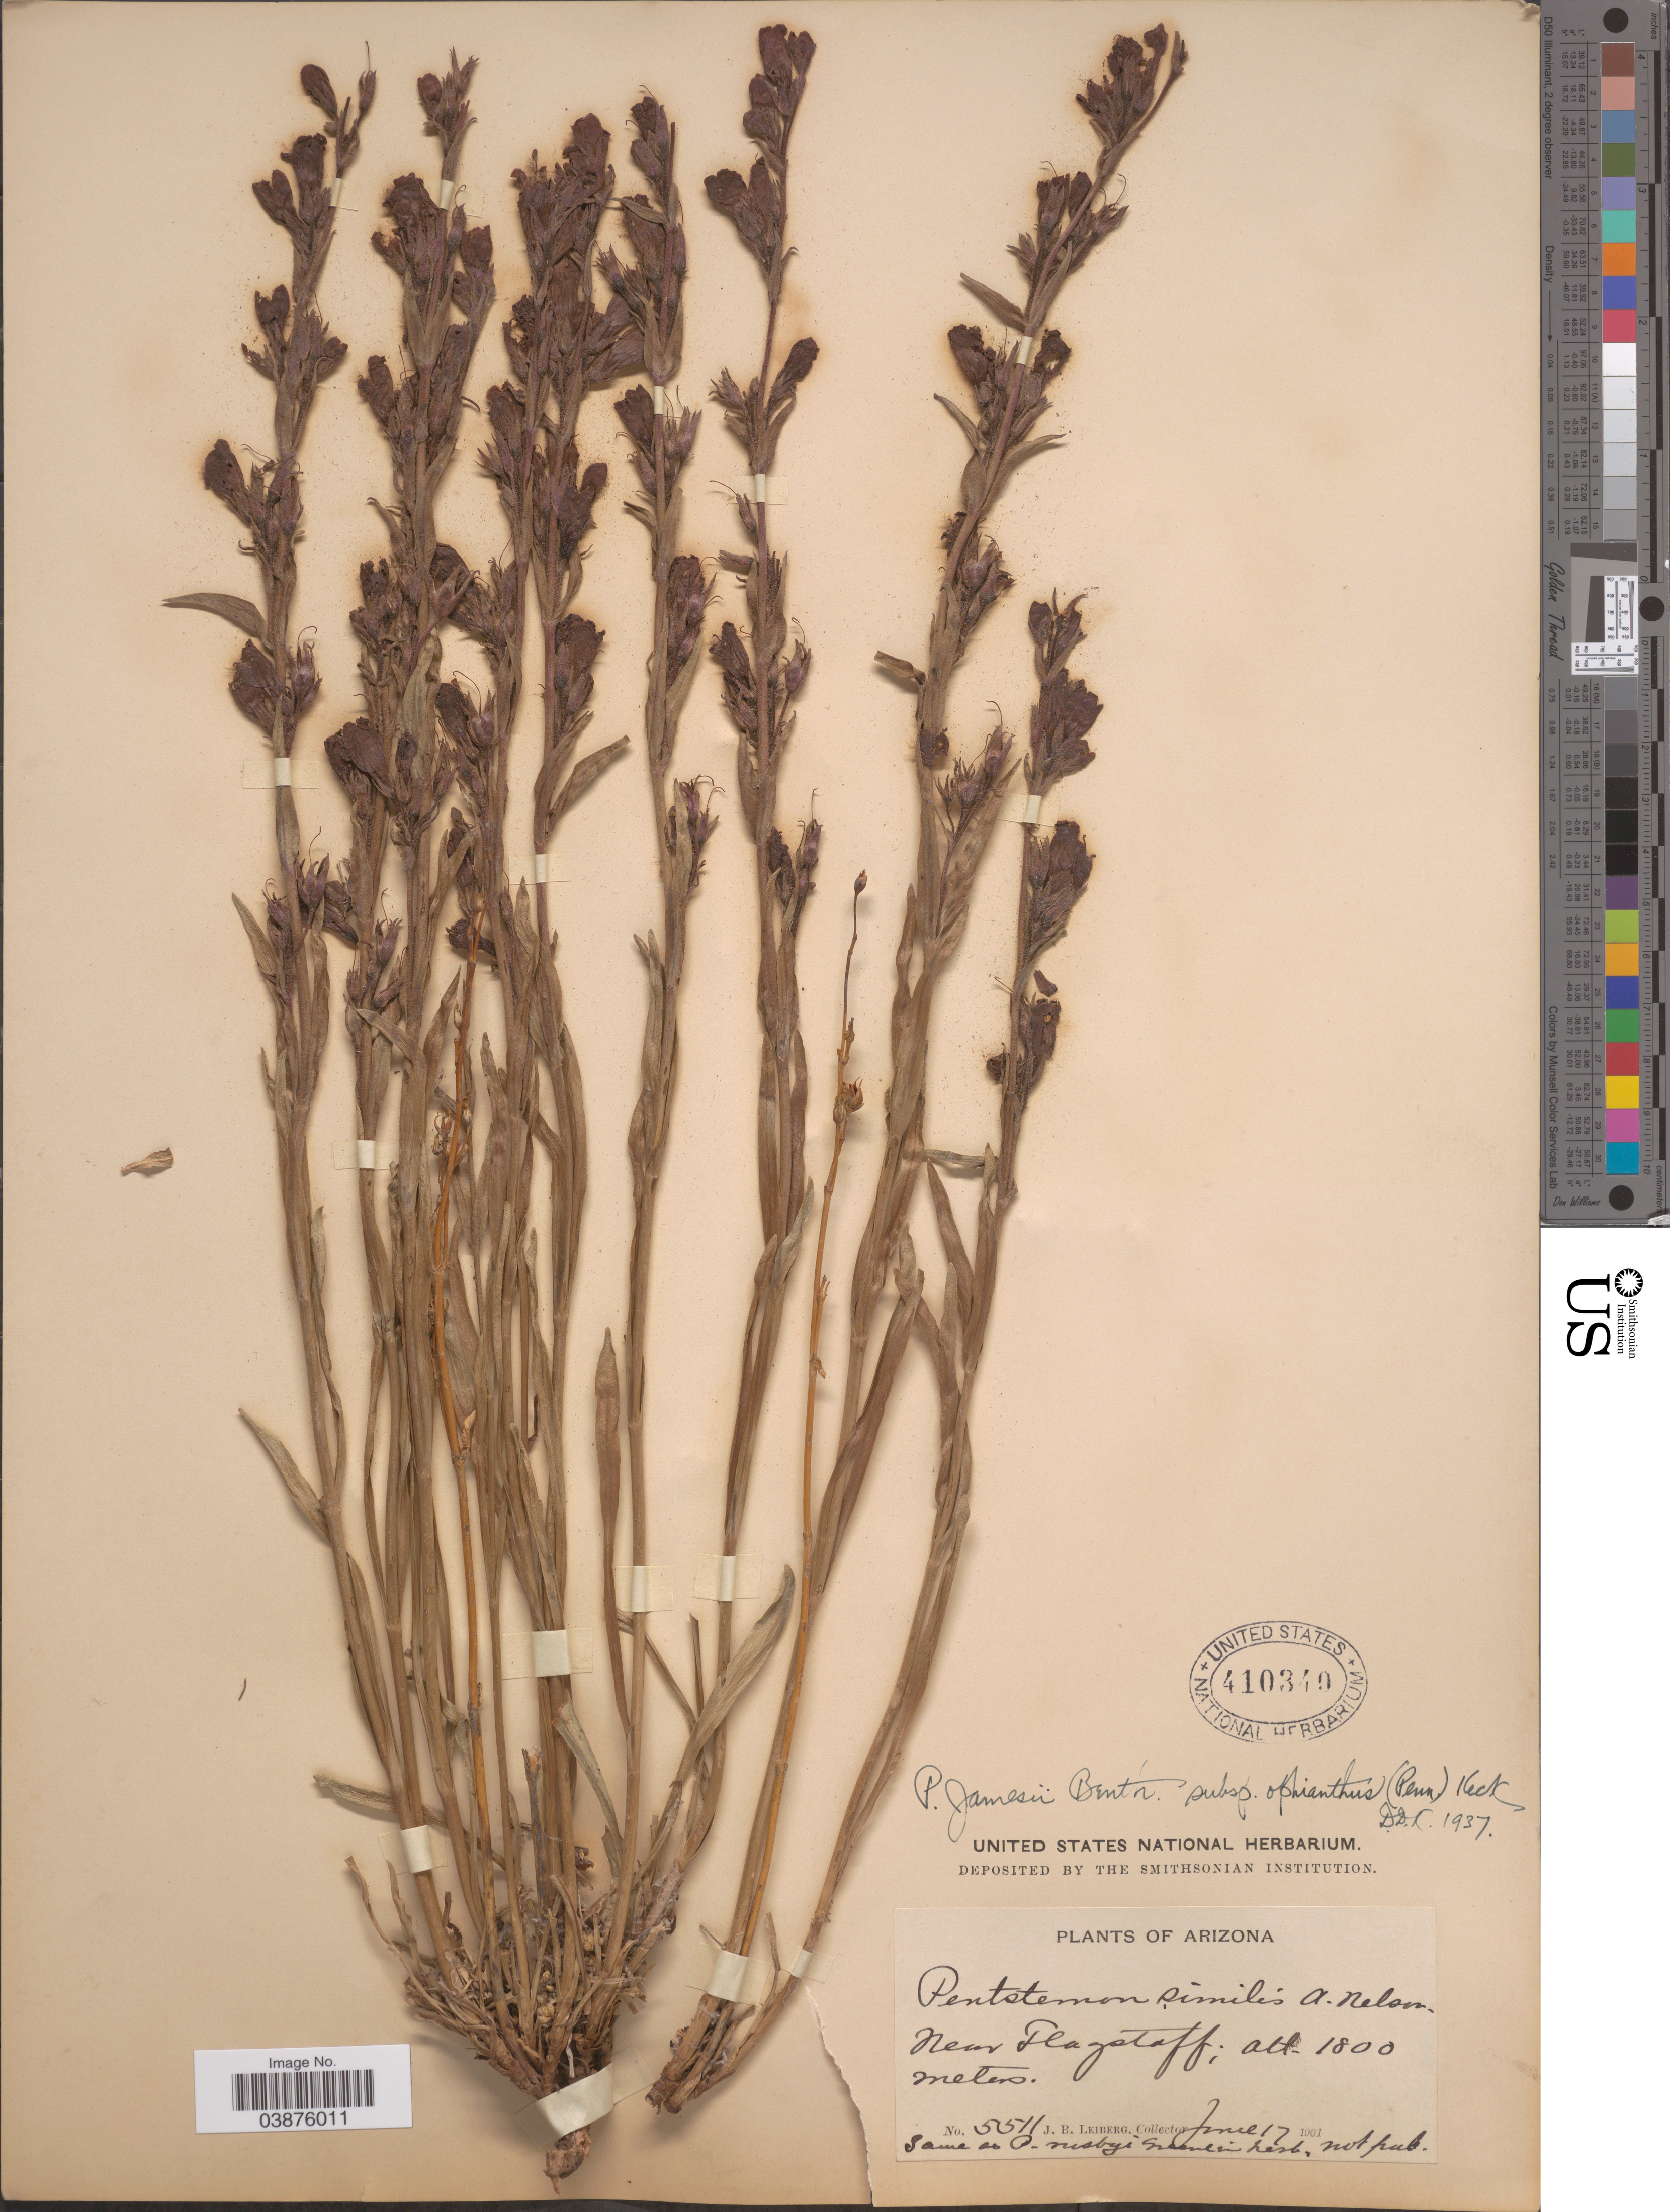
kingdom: Plantae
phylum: Tracheophyta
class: Magnoliopsida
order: Lamiales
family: Plantaginaceae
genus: Penstemon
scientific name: Penstemon jamesii subsp. ophianthus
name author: (Pennell) D.D. Keck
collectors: J. B. Leiberg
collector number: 5511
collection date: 1901-06-17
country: United States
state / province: Arizona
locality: Near Flagstaff.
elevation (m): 1800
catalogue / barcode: US 410340